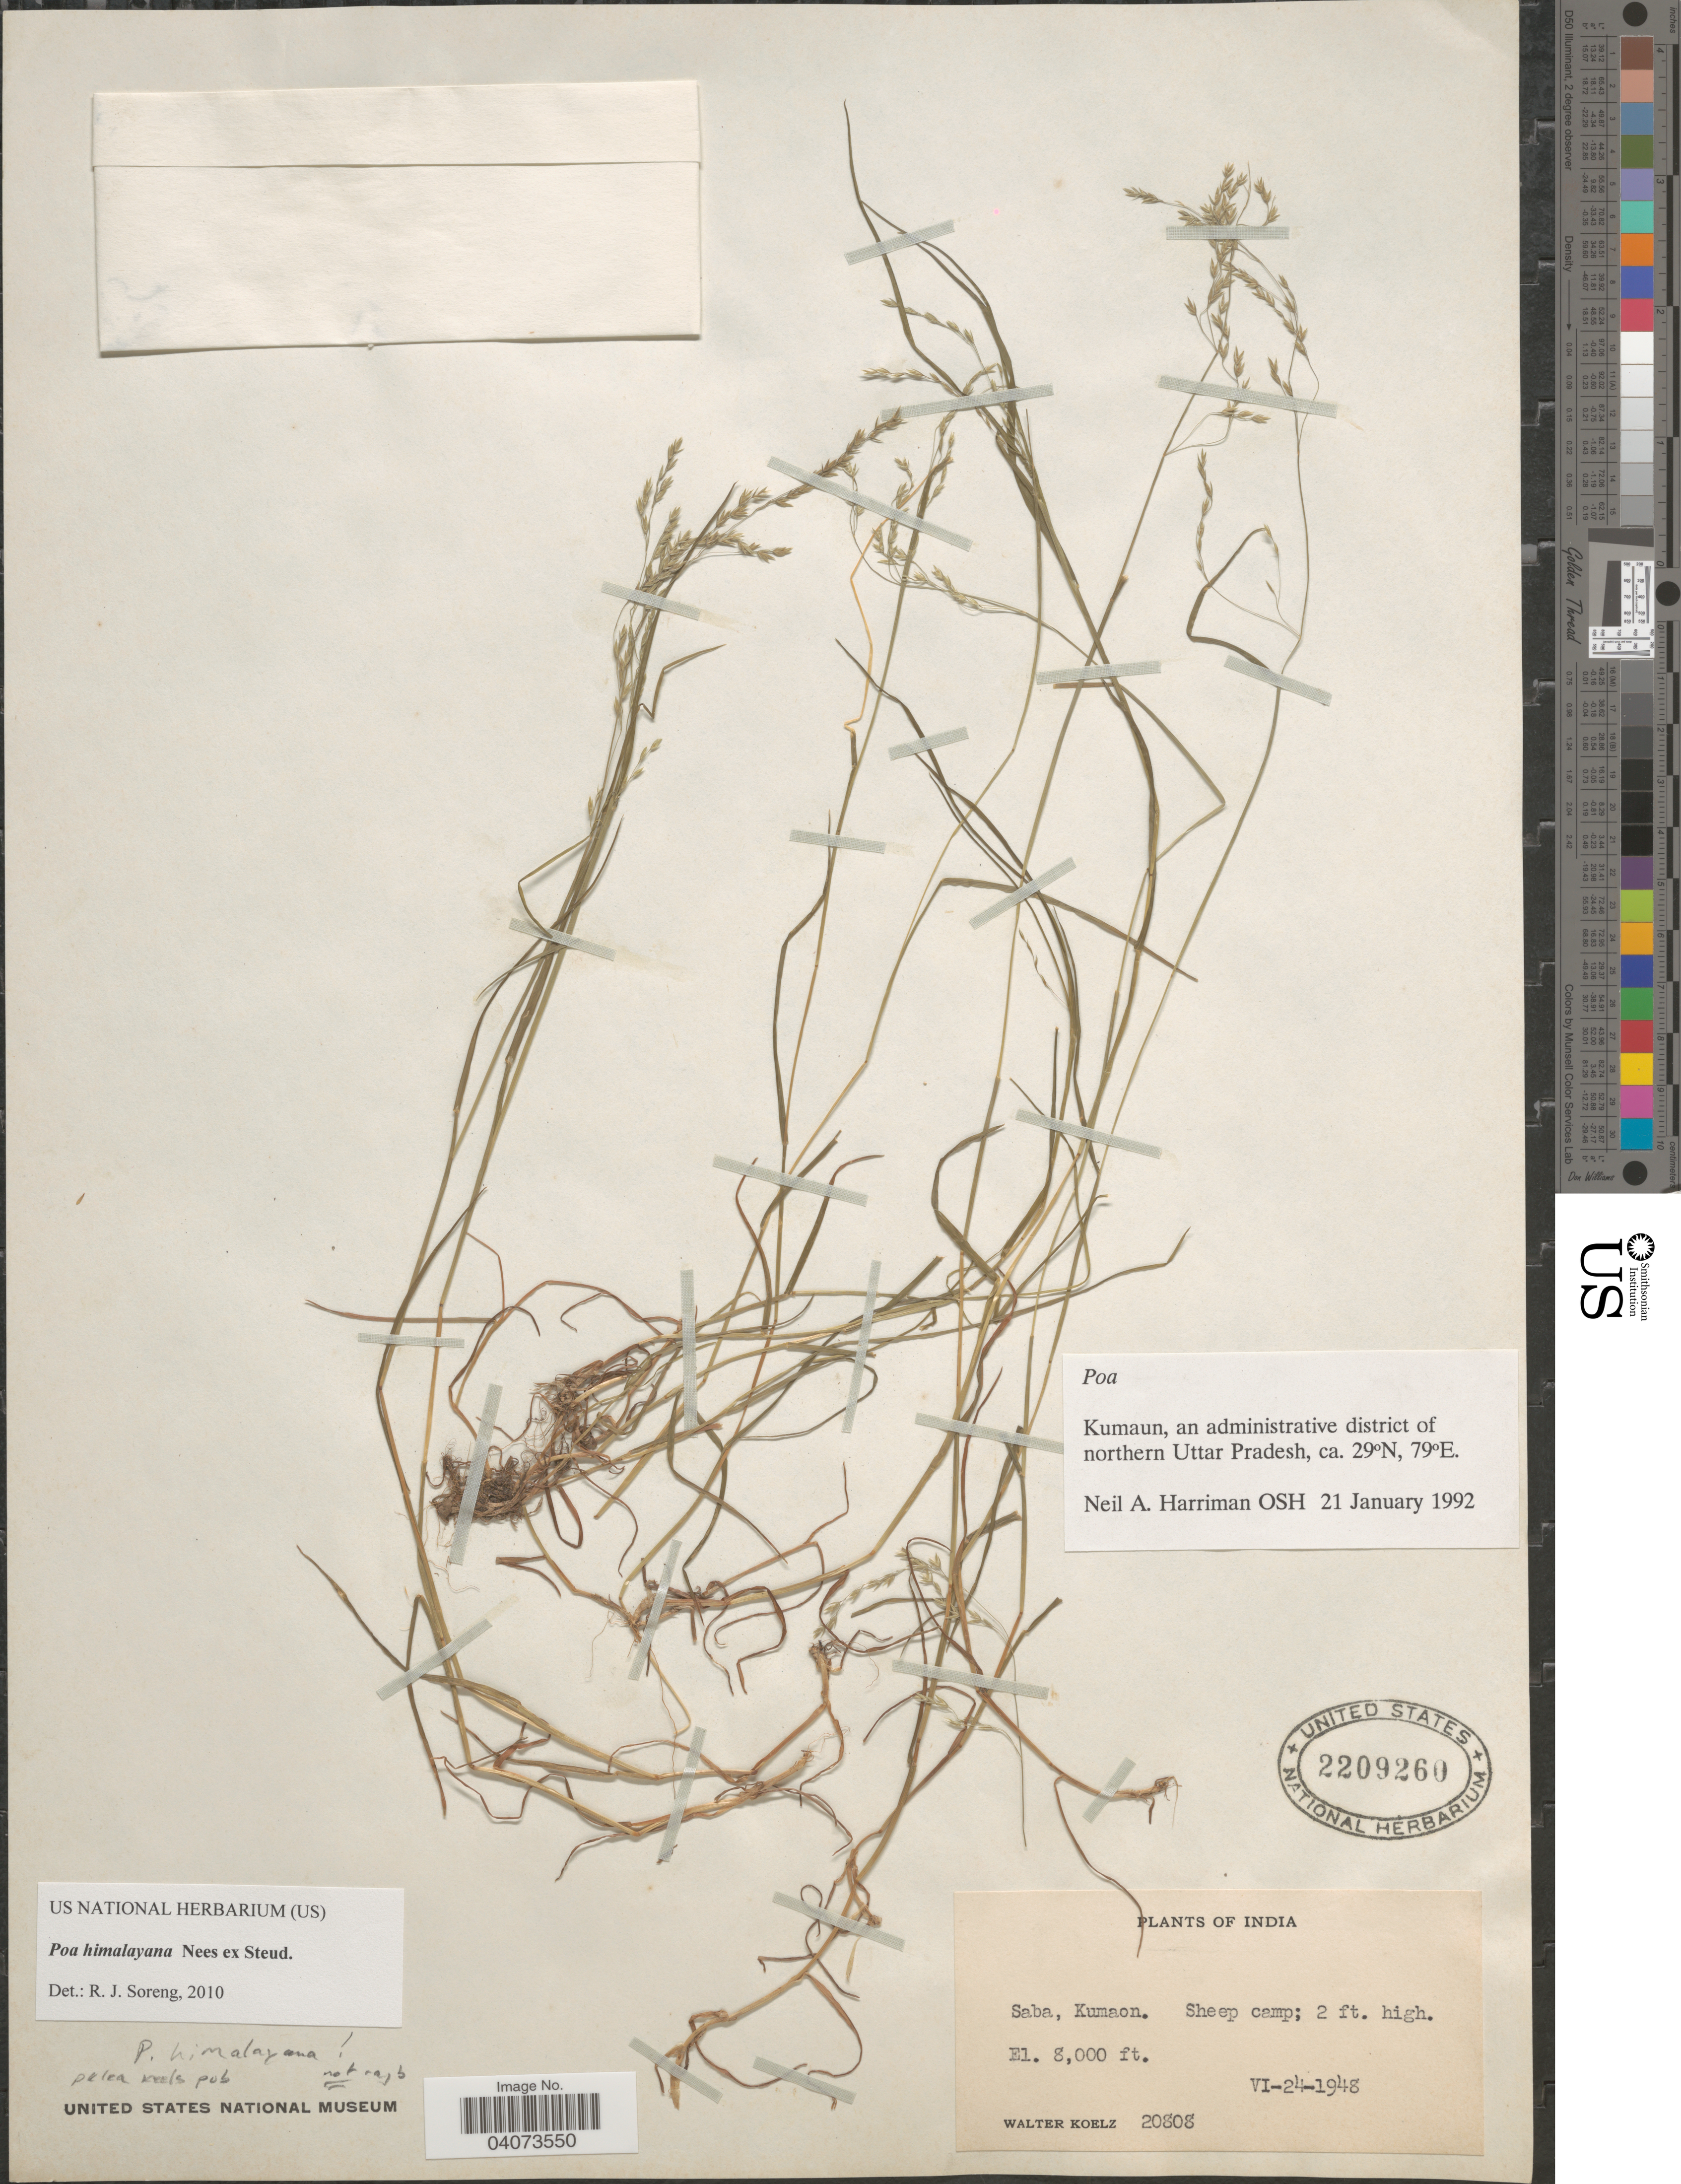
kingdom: Plantae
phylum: Tracheophyta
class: Liliopsida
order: Poales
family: Poaceae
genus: Poa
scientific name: Poa himalayana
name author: Nees ex Steud.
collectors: W. N. Koelz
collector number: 20808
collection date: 1948-06-24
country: India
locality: Saba, Kumaon.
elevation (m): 2438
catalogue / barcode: US 2209260